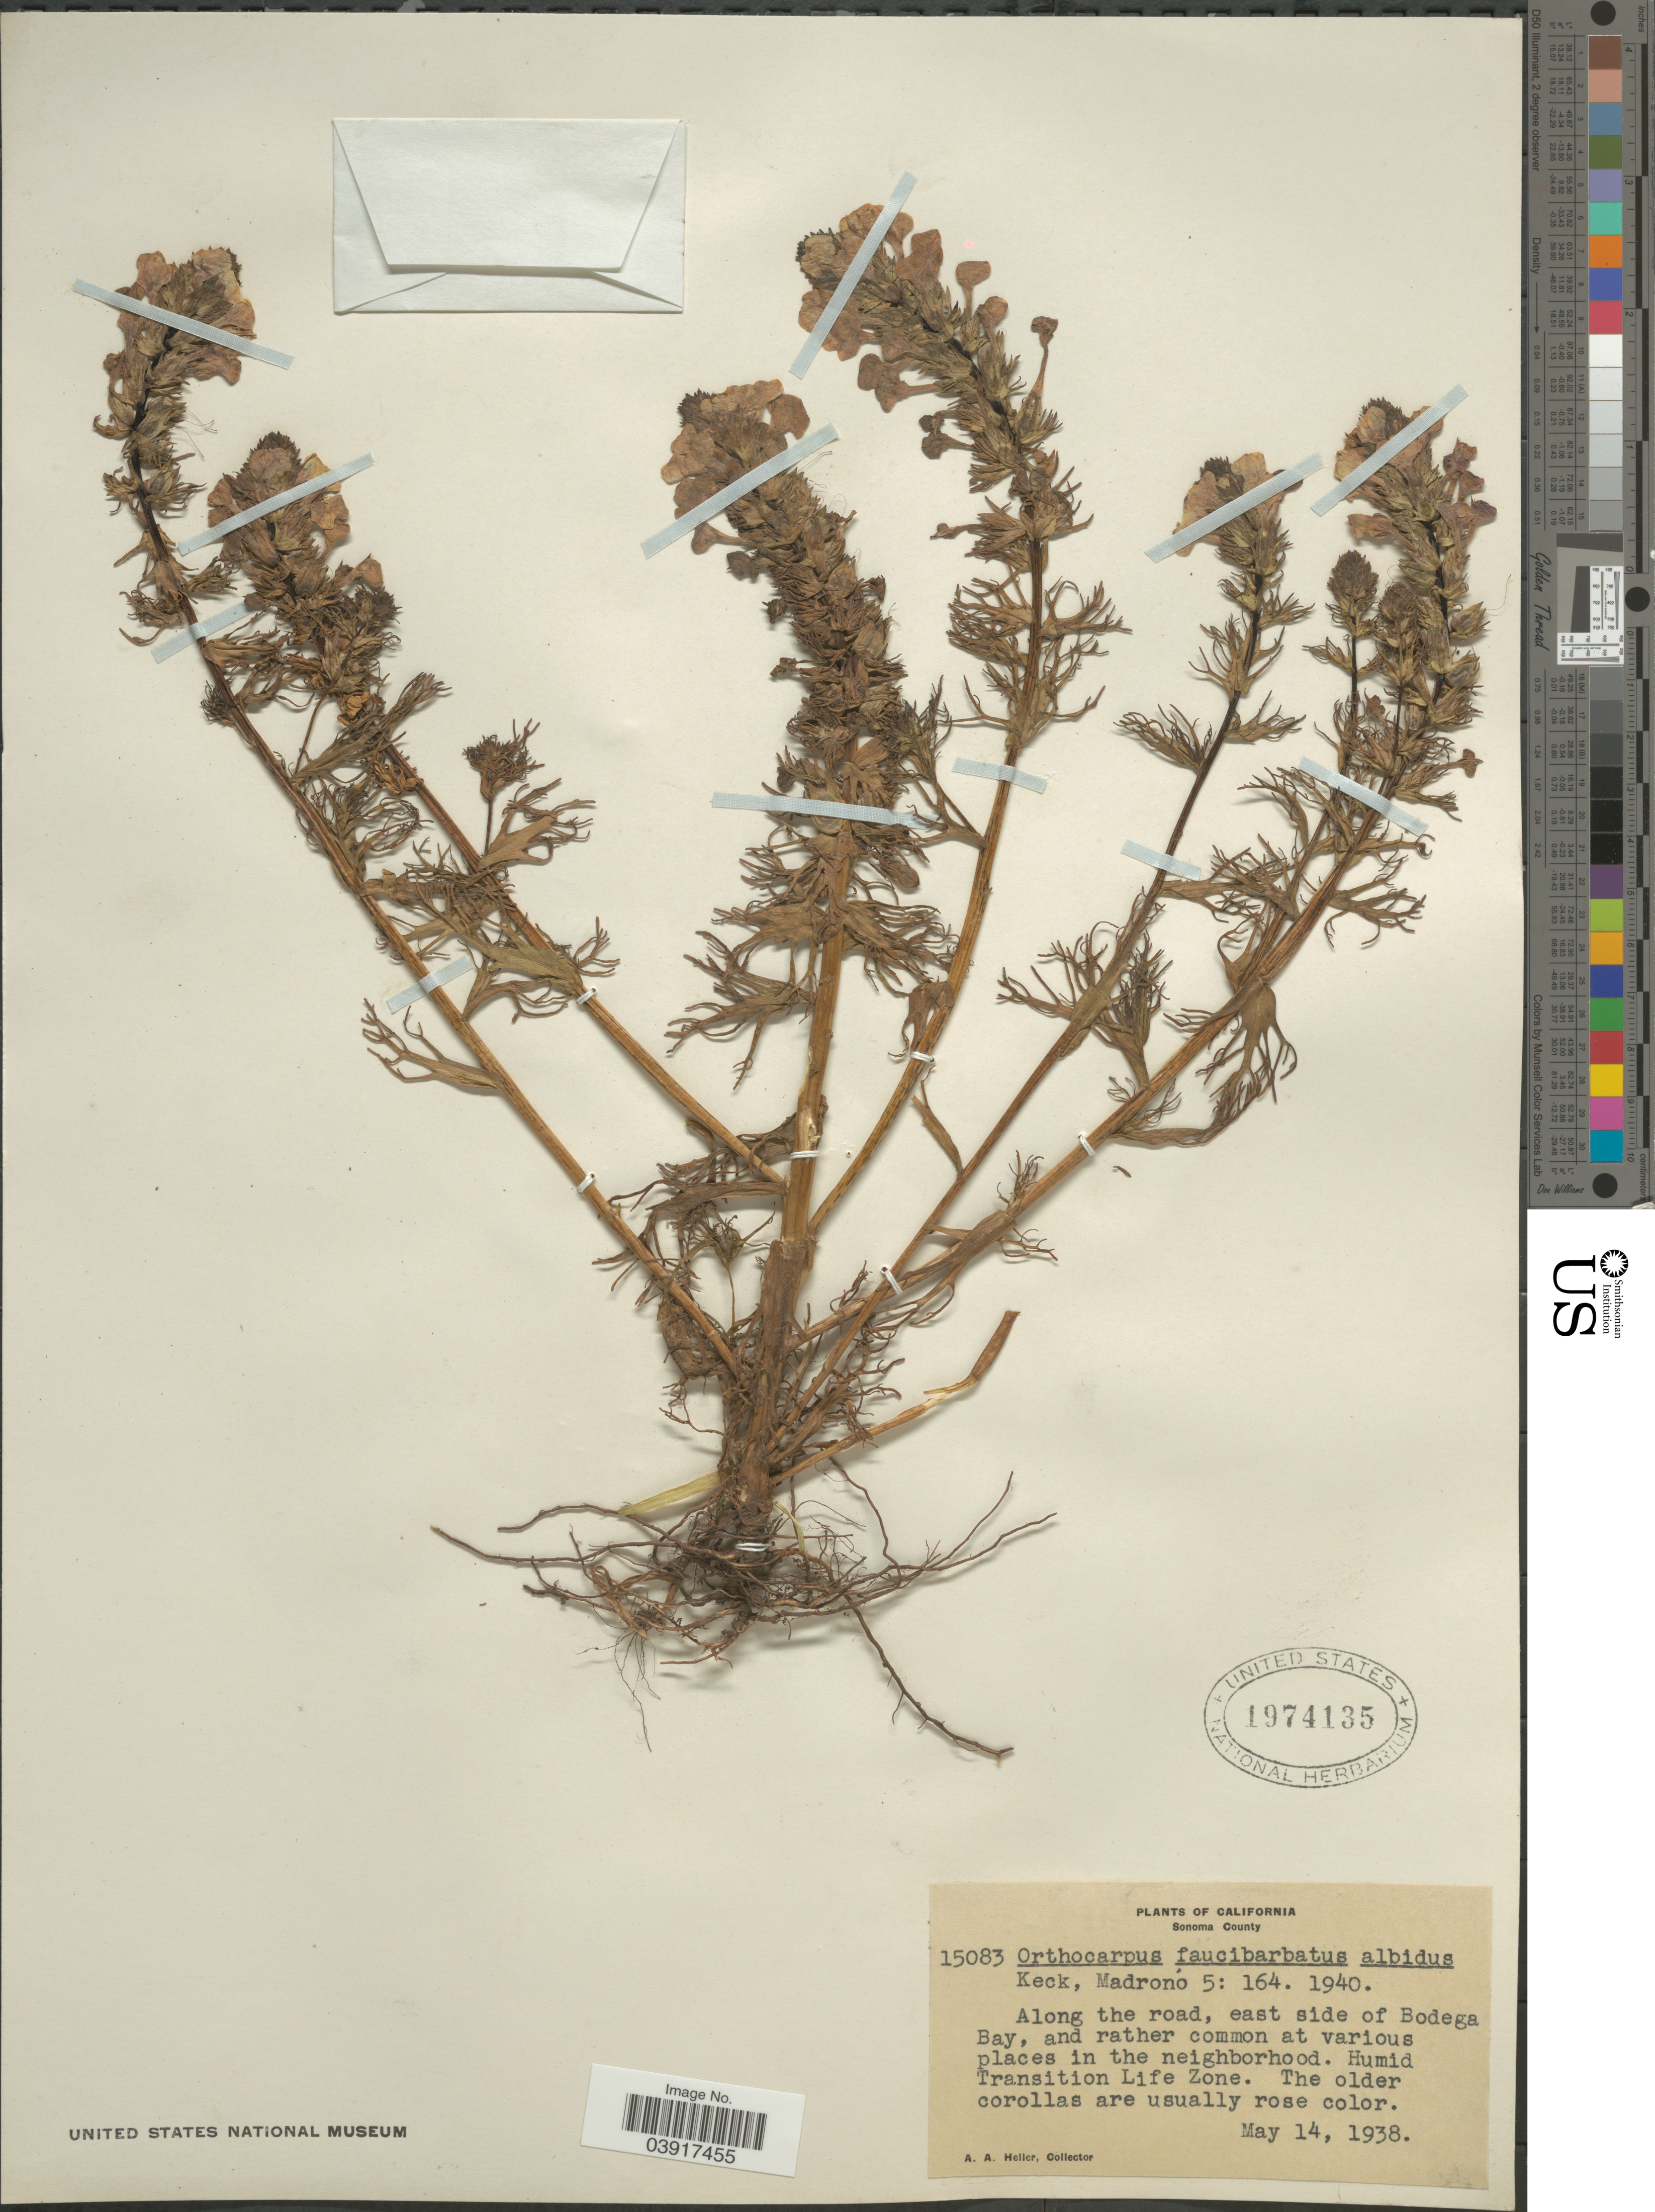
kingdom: Plantae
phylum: Tracheophyta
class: Magnoliopsida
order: Lamiales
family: Orobanchaceae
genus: Orthocarpus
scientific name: Orthocarpus faucibarbatus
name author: A. Gray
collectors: A. A. Heller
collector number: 15083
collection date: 1938-05-14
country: United States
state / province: California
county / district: Sonoma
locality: Sonoma County. Along the road, east side of Bodega Bay, Humid Transition Life Zone.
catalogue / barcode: US 1974135